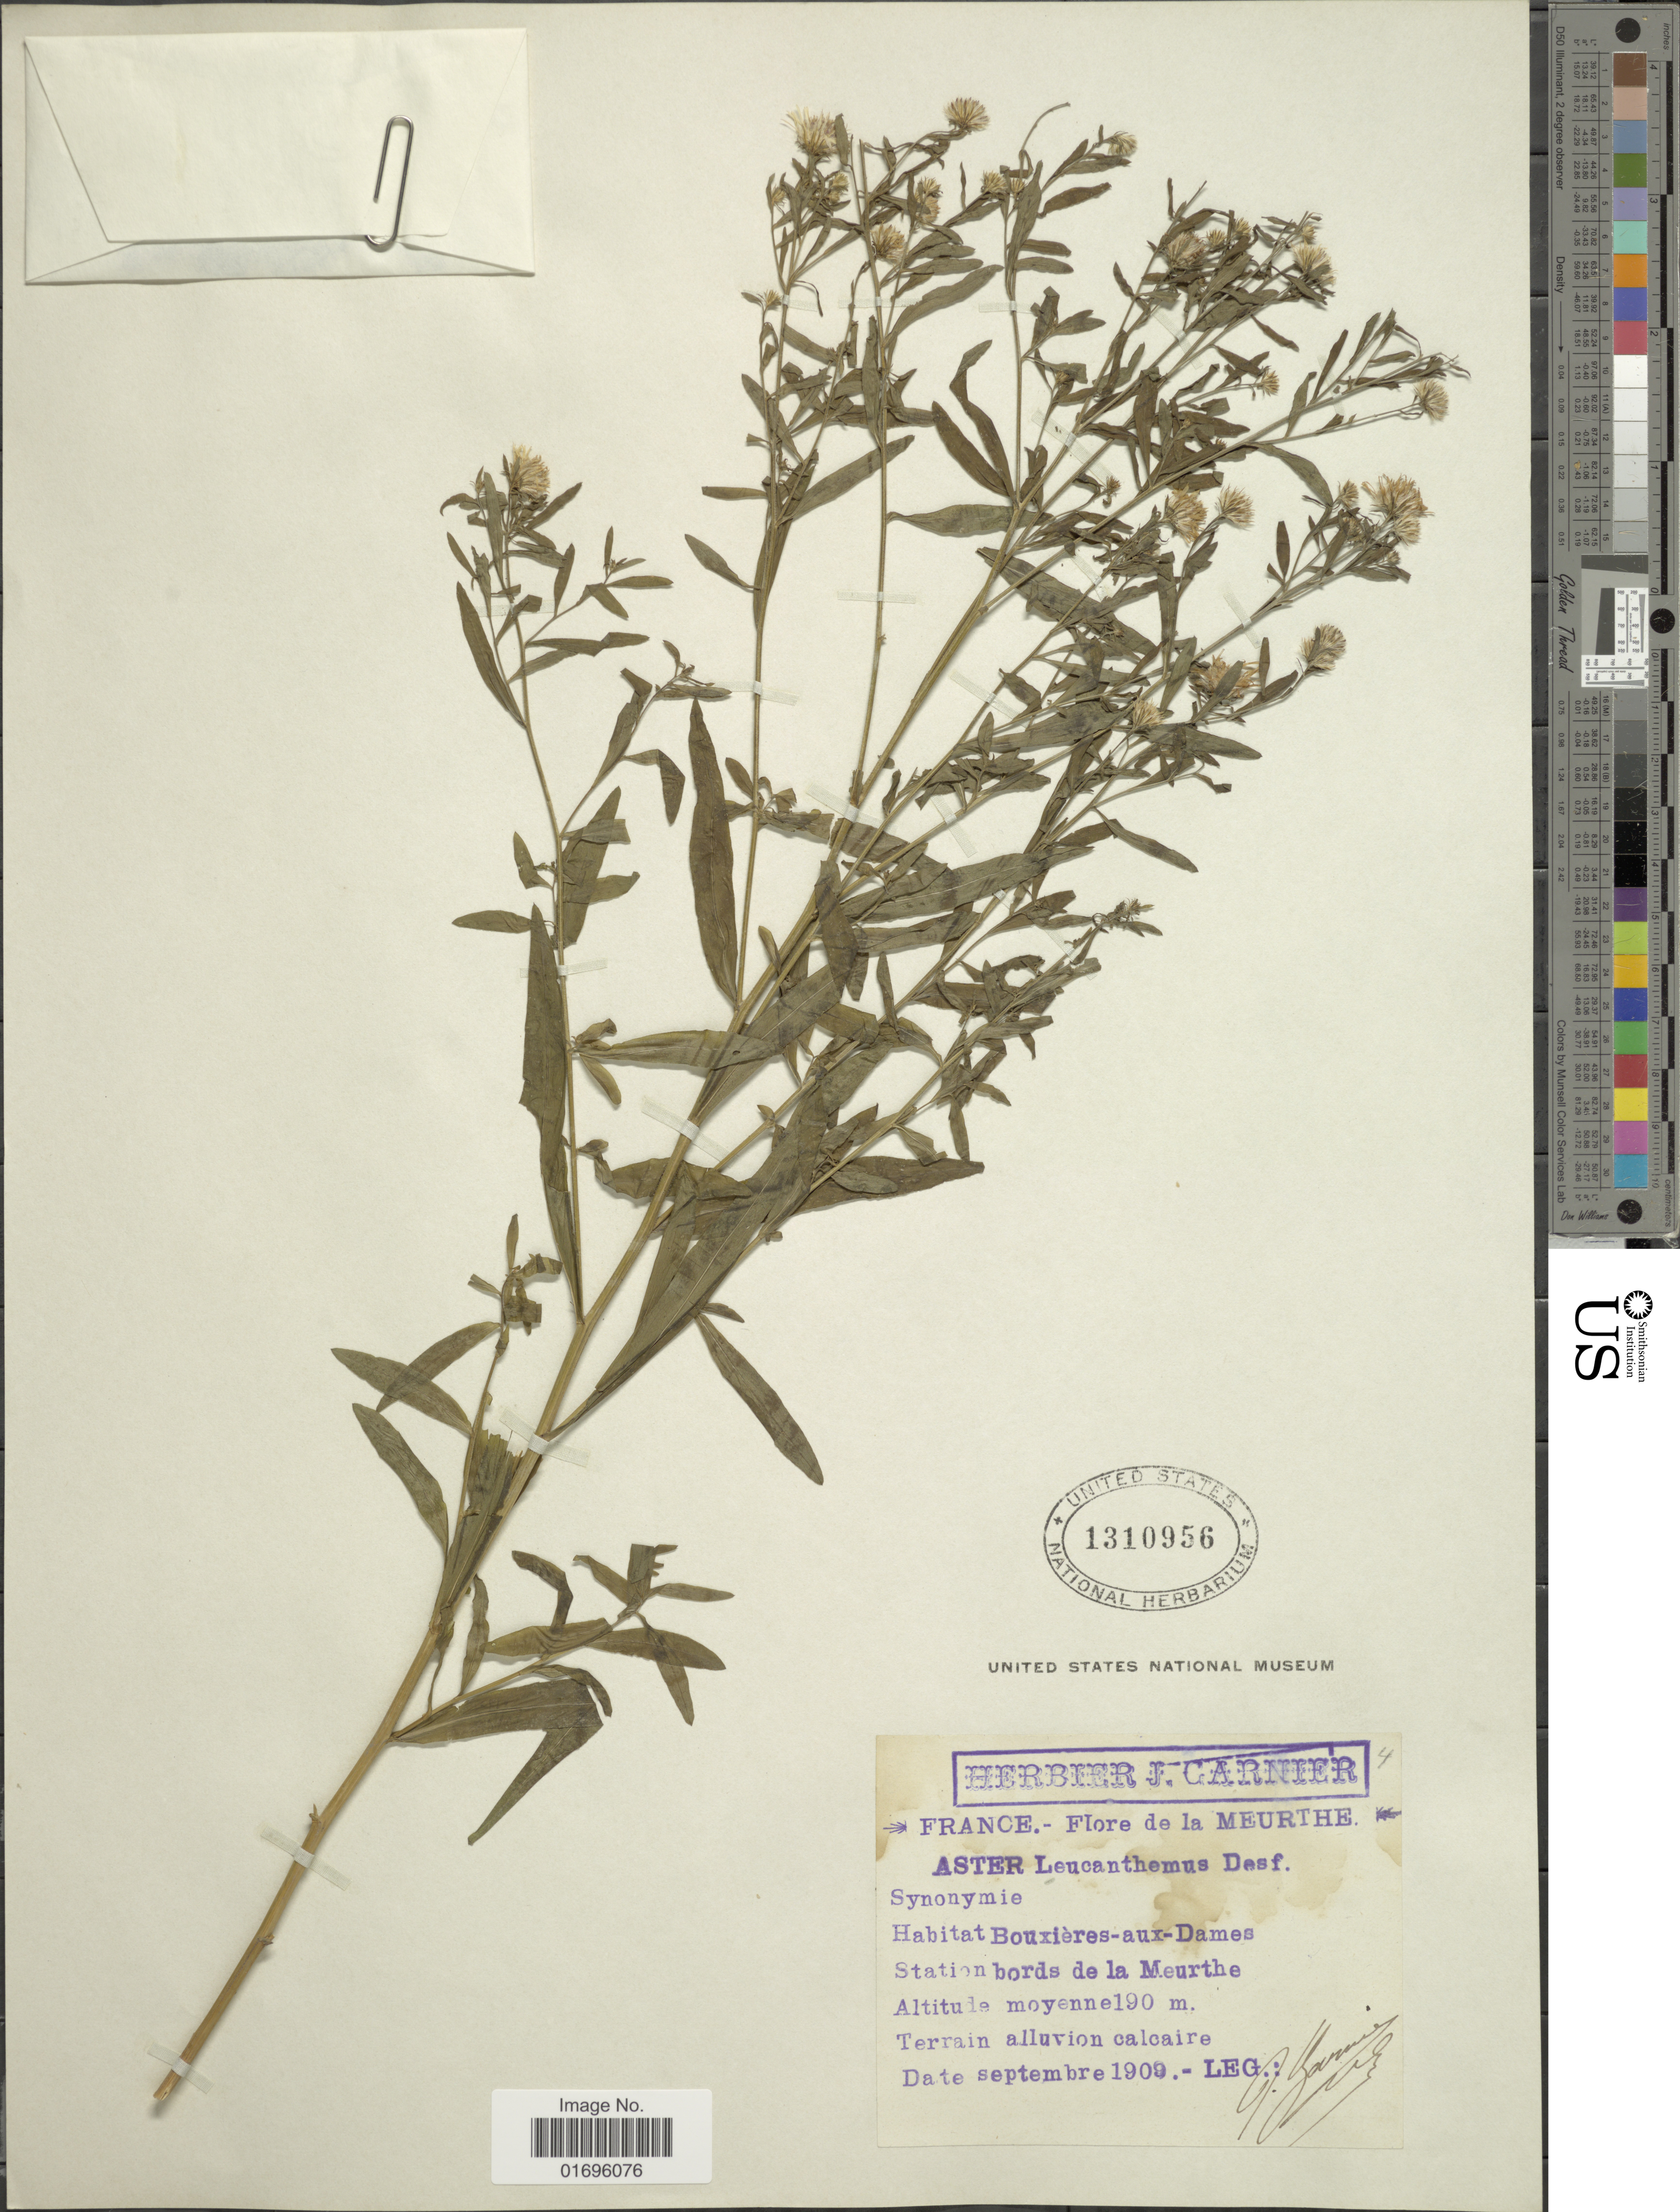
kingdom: Plantae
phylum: Tracheophyta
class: Magnoliopsida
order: Asterales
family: Asteraceae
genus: Aster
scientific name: Aster leucanthemus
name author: Raf.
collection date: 1909-09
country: France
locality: Meurthe. Bouxières-aux-Dames. Station bords de la Meurthe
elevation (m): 190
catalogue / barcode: US 1310956